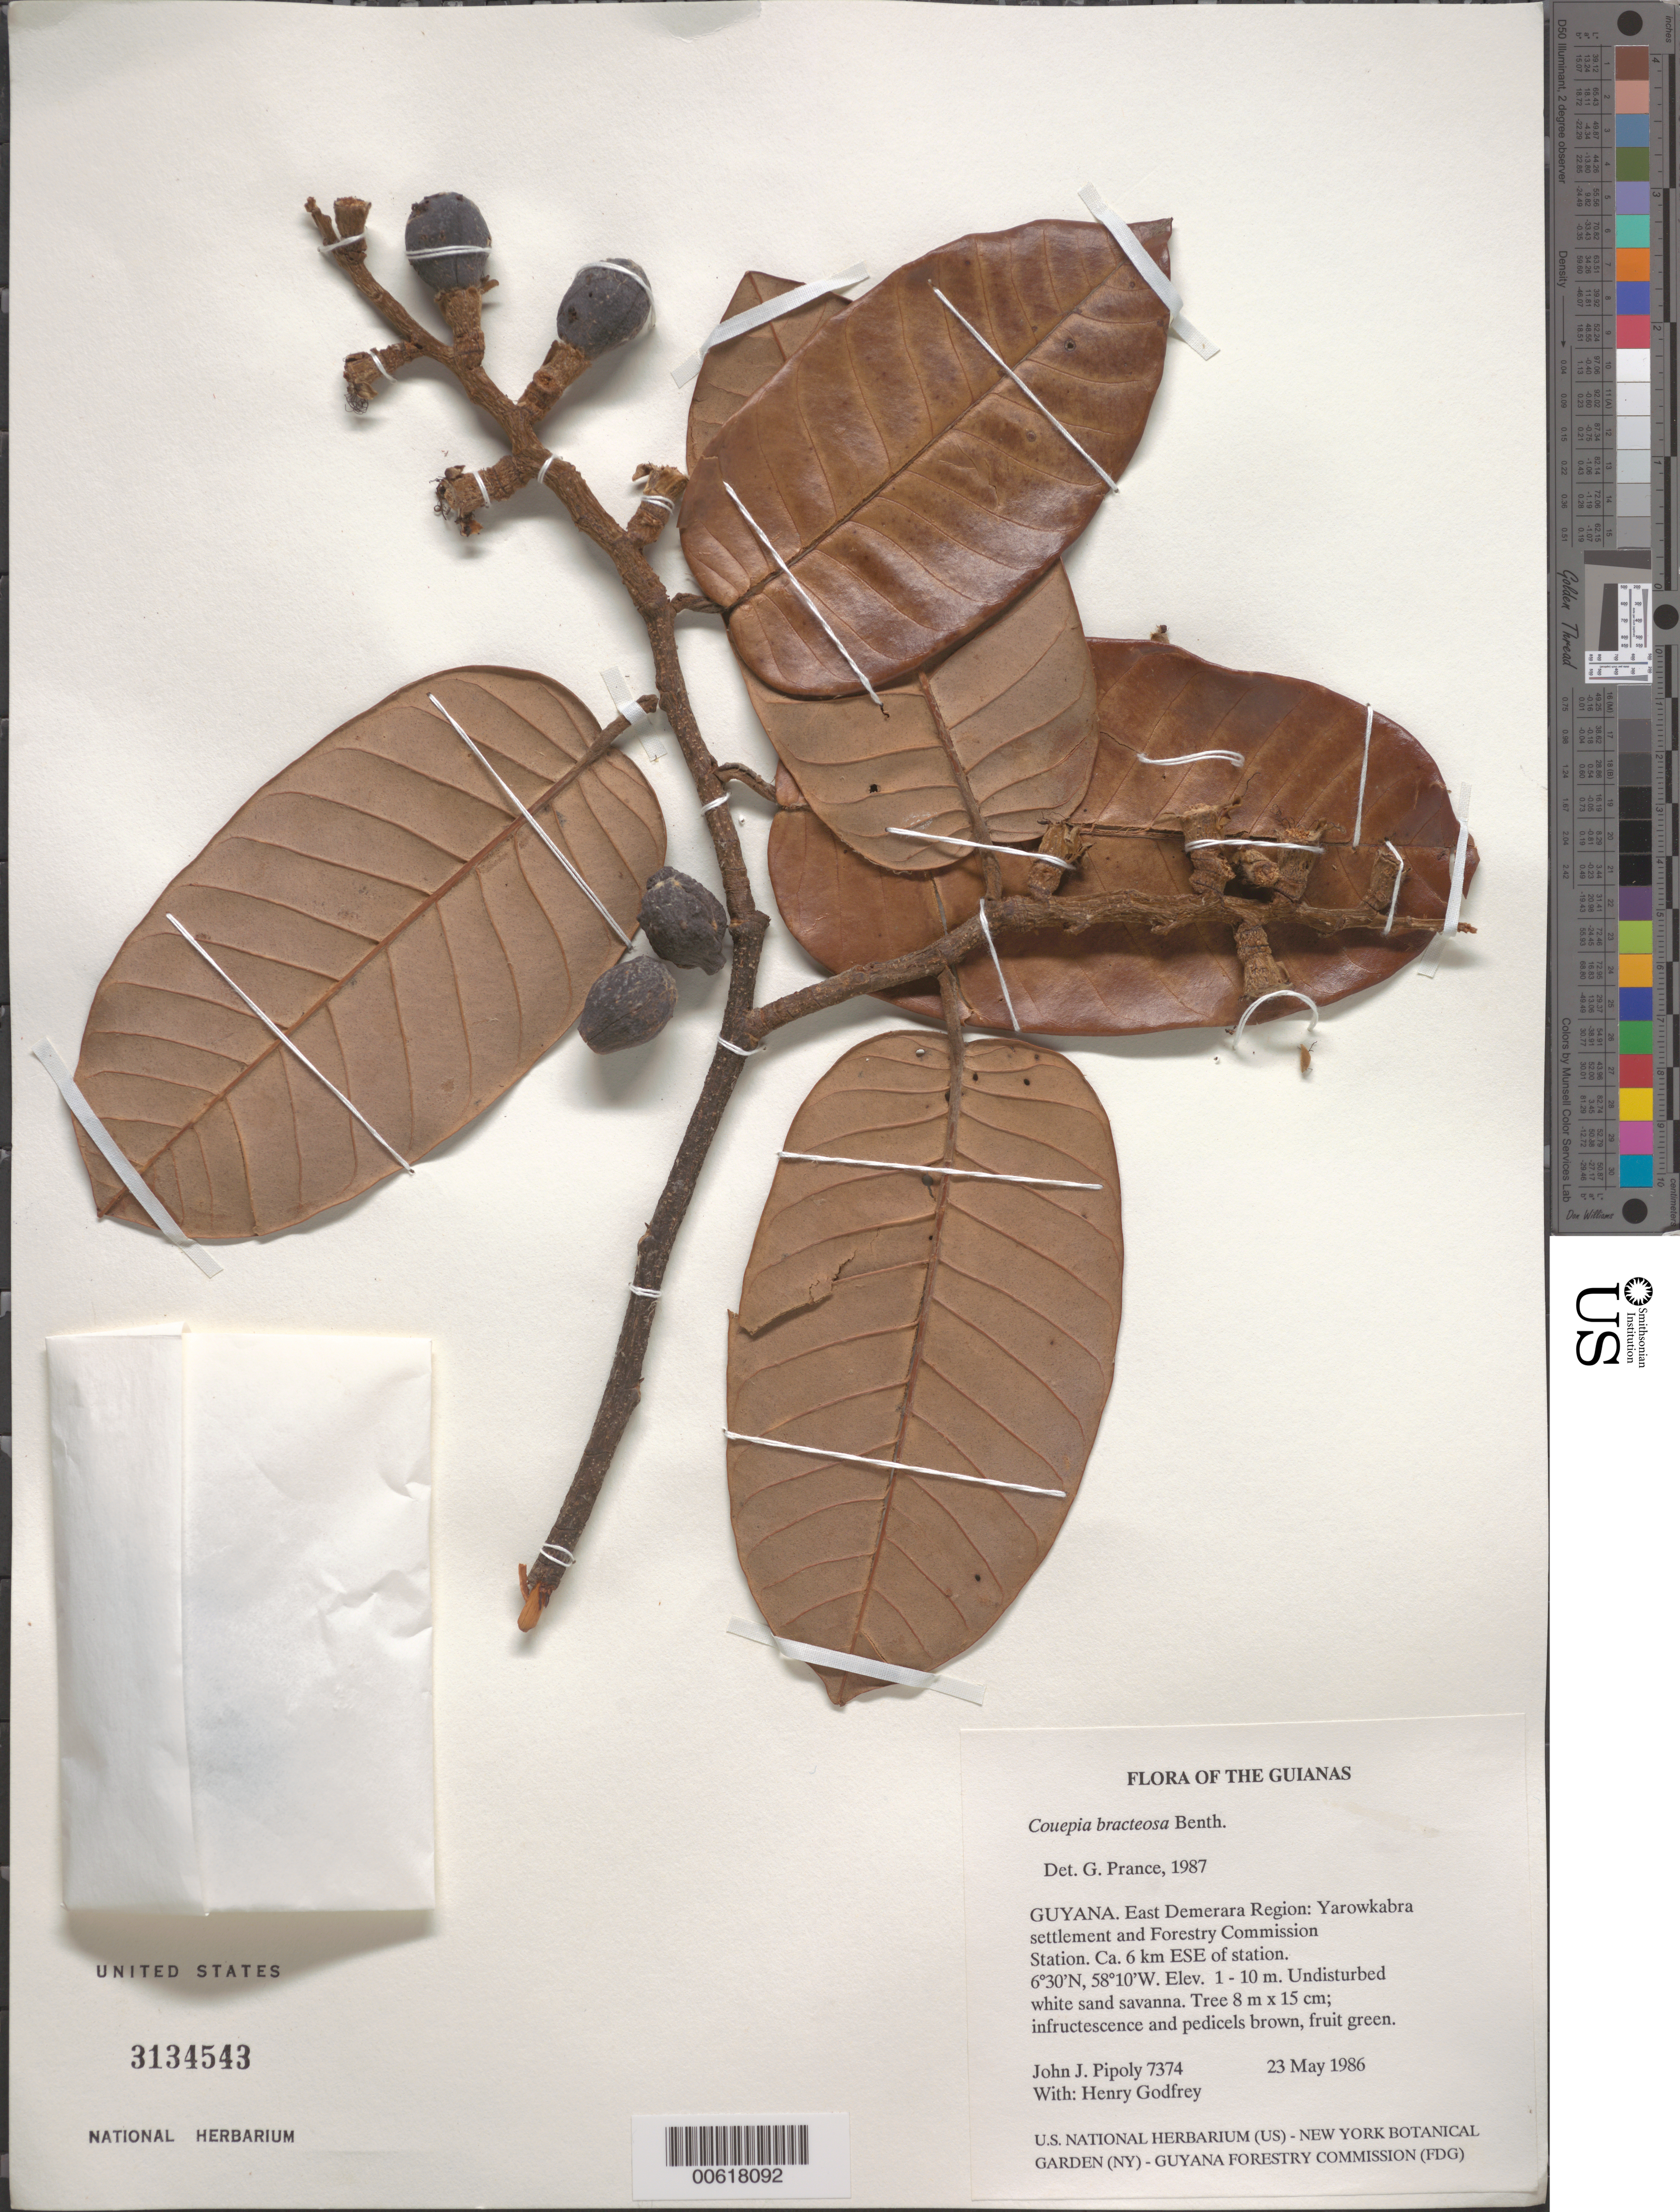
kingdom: Plantae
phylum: Tracheophyta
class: Magnoliopsida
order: Malpighiales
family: Chrysobalanaceae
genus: Couepia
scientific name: Couepia bracteosa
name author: Benth.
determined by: Prance, G. T.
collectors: J. J. Pipoly & H. Godfrey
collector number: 7374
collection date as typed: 23 May 1986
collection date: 1986-05-23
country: Guyana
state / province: Demerara-Mahaica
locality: Yarowkabra settlement and Forestry Commission Station ca. 6 km ESE of station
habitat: Undisturbed white sand savanna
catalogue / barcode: US 3134543